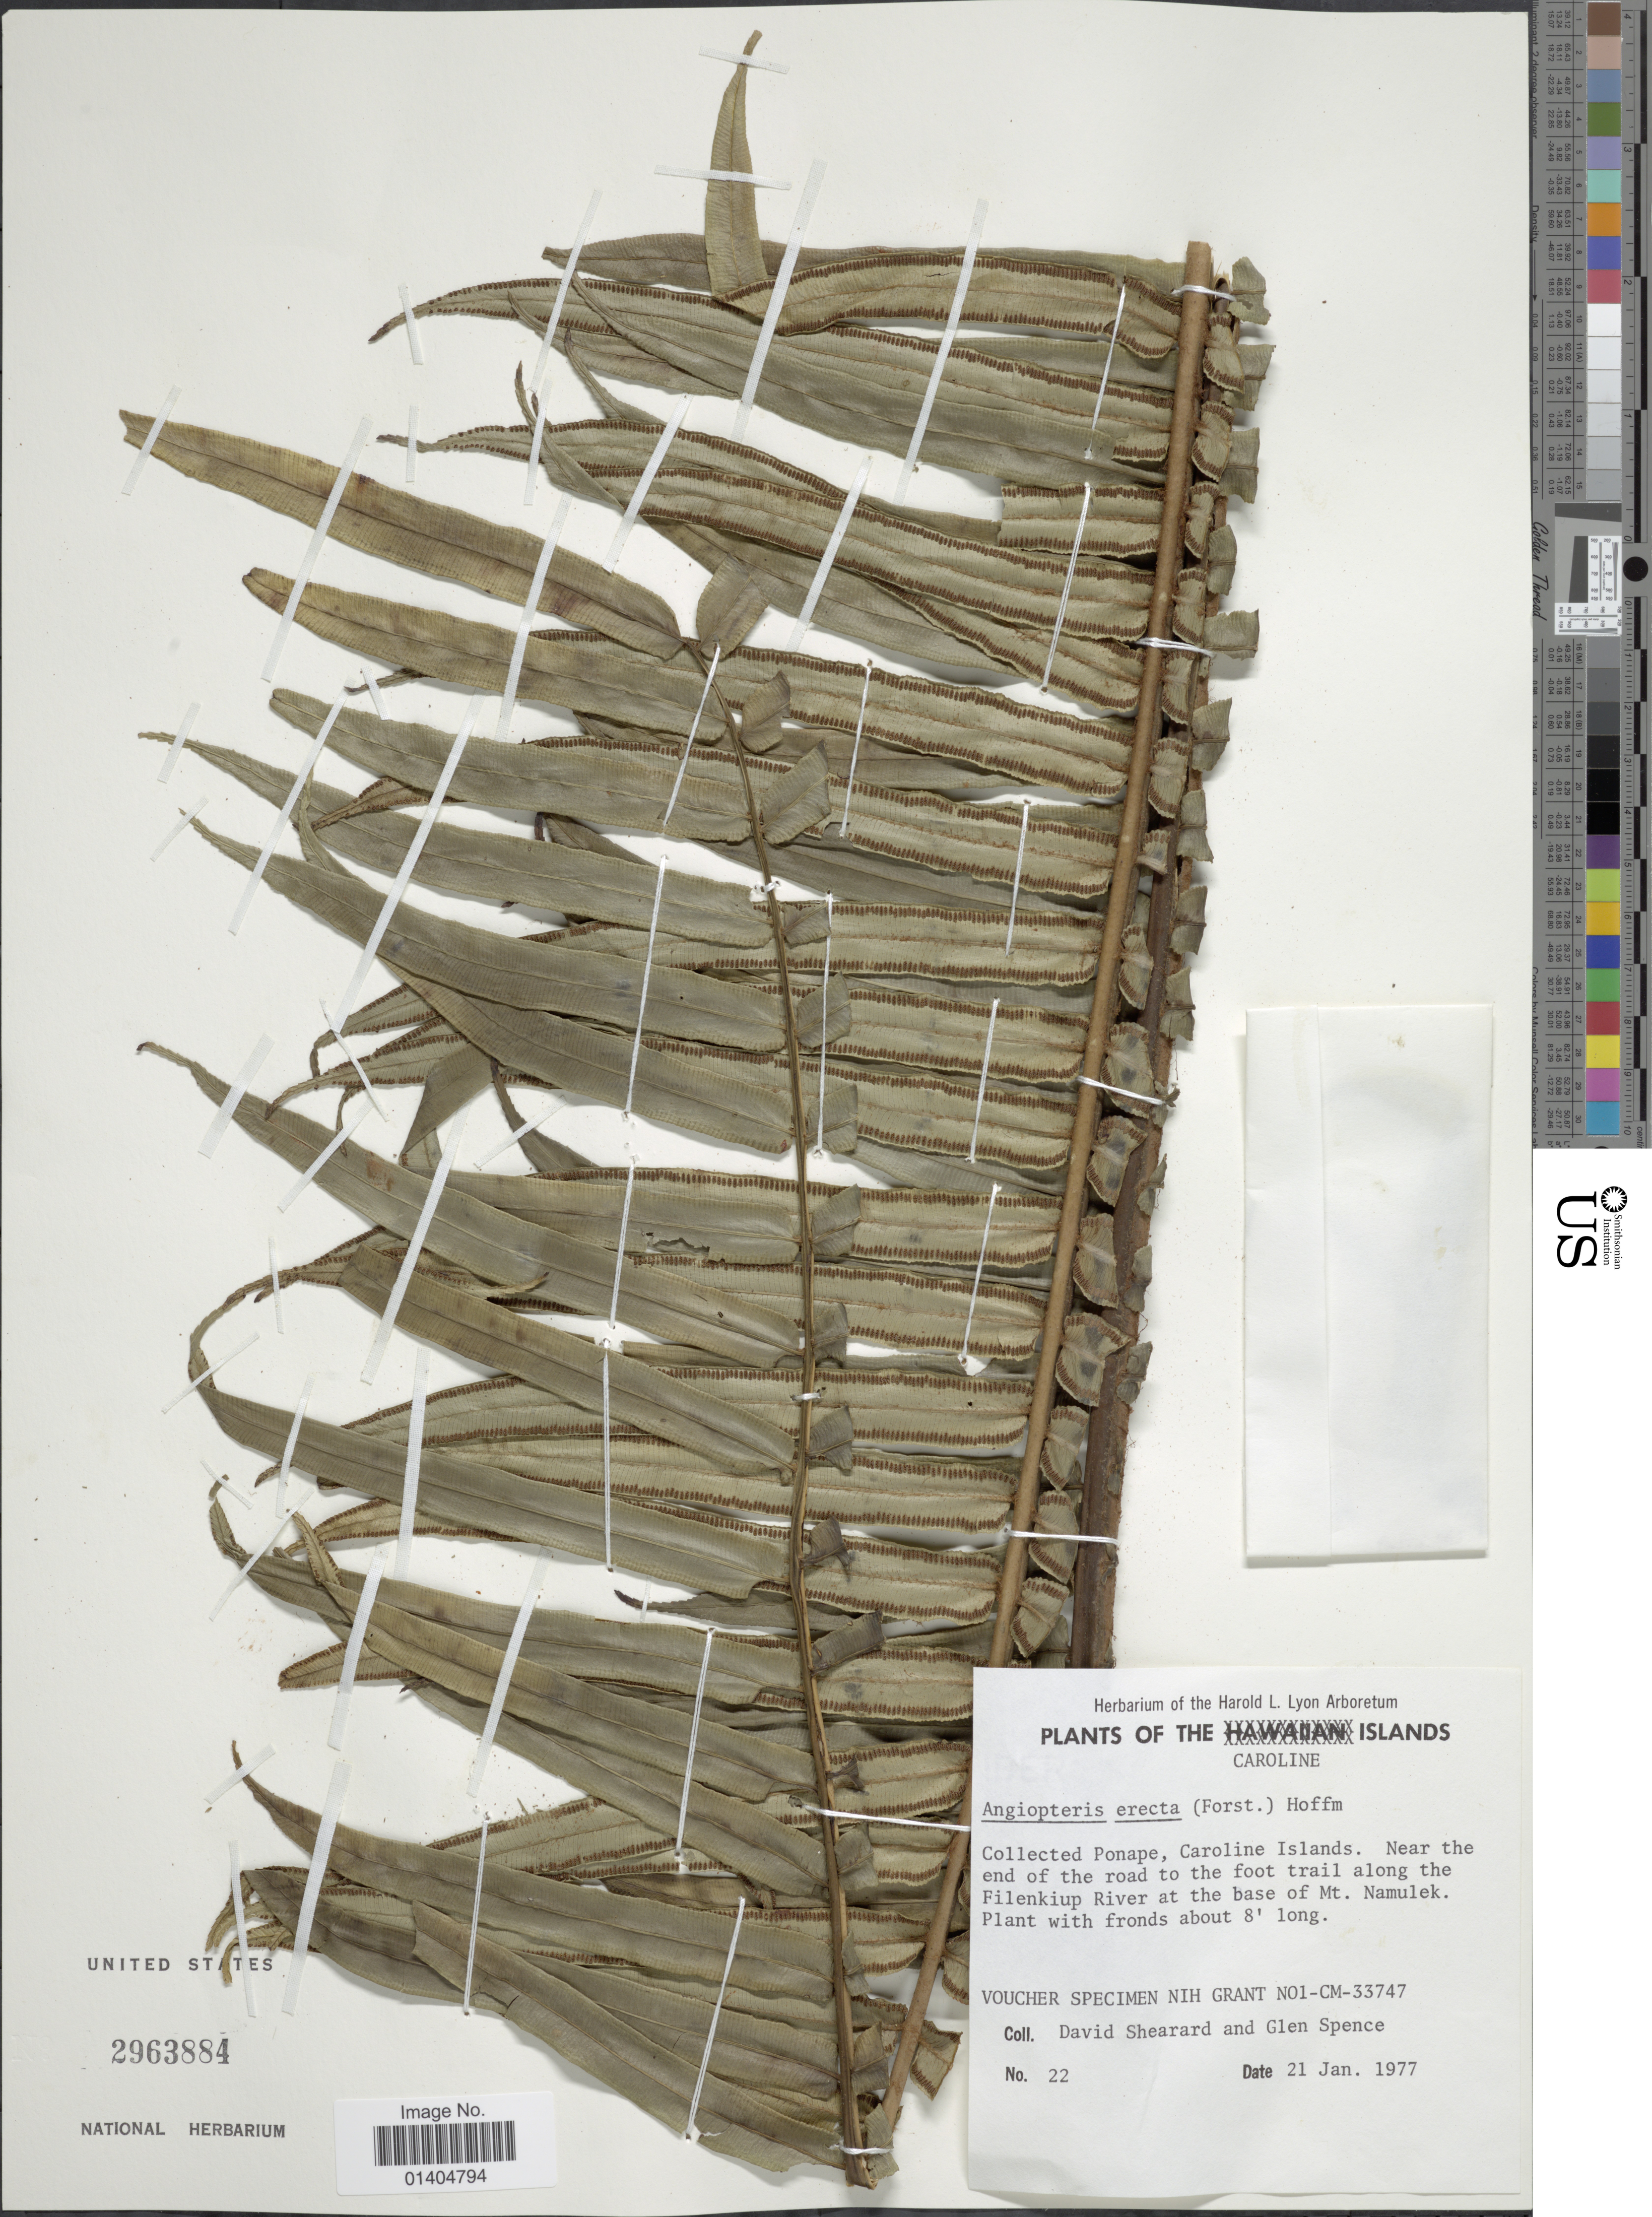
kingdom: Plantae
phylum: Tracheophyta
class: Polypodiopsida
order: Marattiales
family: Marattiaceae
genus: Angiopteris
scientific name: Angiopteris evecta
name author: (G. Forst.) Hoffm.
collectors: D. Shearard & G. Spence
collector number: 22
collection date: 1977-01-21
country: Micronesia, Federated States of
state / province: Pohnpei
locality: The Caroline Islands. Collected Ponape, Caroline Islands. Near the end of the road to the foot trail along the Filenkiup River at the base of Mt. Namulek.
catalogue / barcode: US 2963884